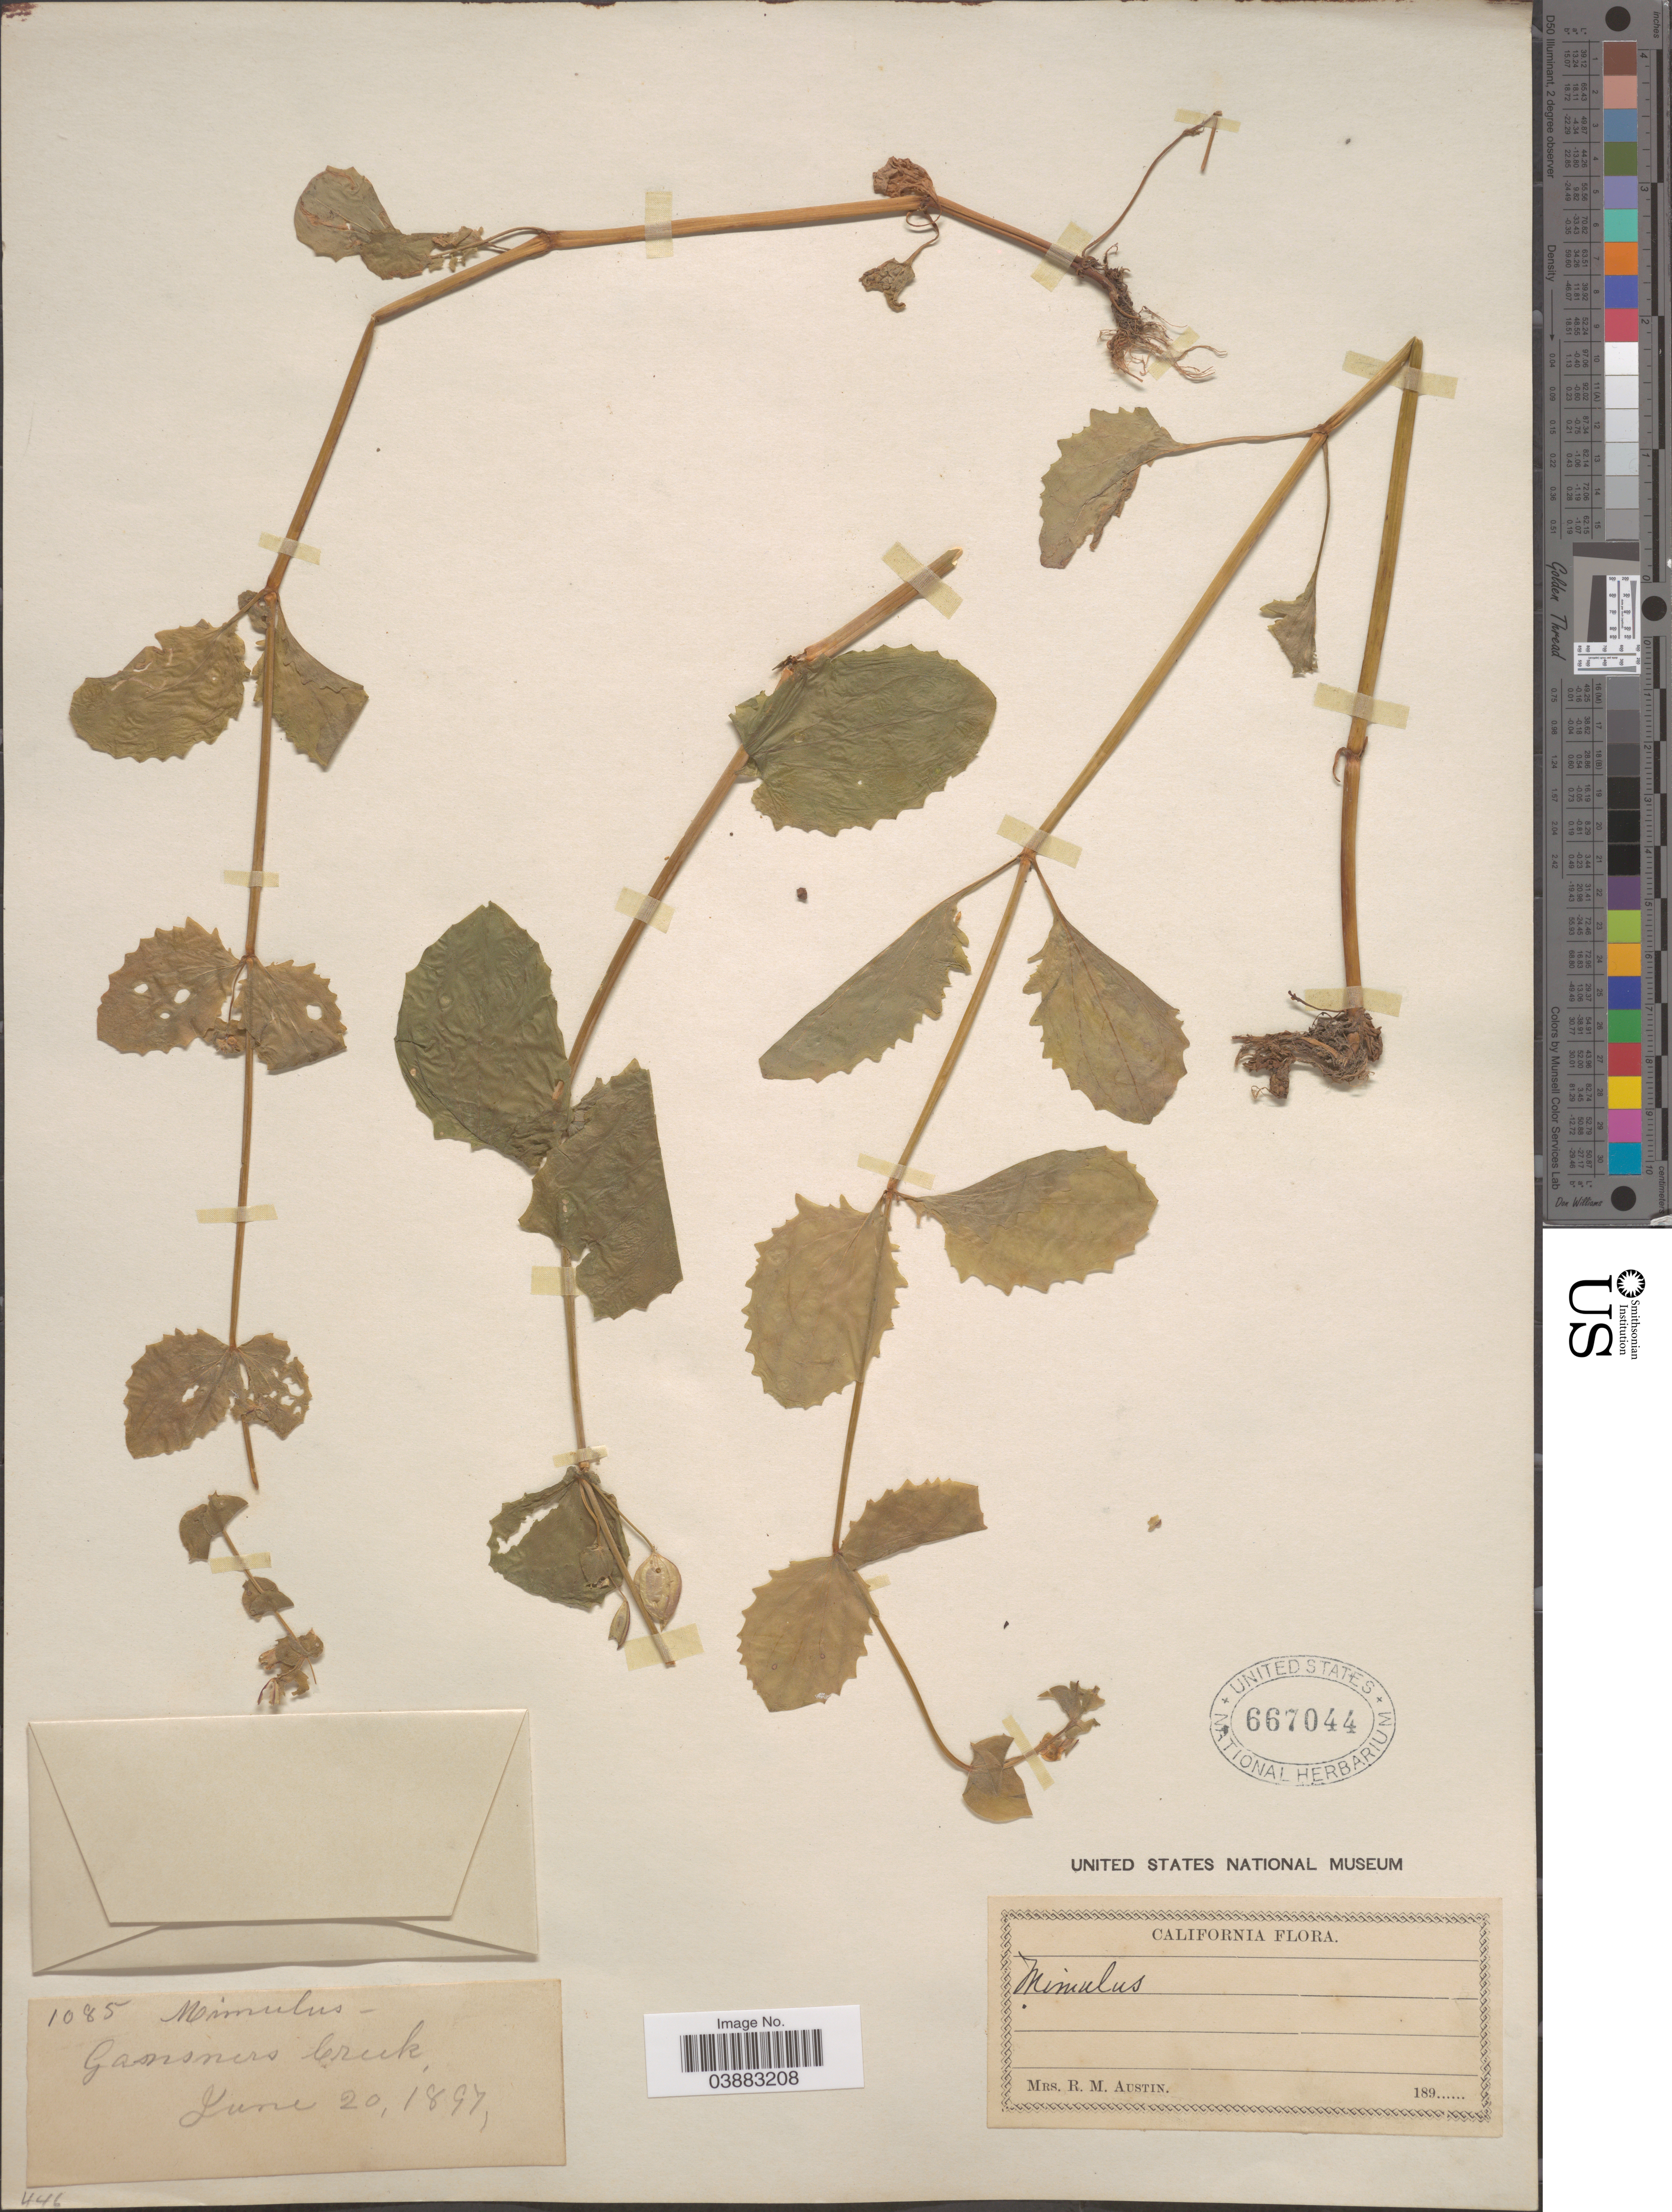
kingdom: Plantae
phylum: Tracheophyta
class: Magnoliopsida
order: Lamiales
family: Phrymaceae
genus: Mimulus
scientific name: Mimulus sp.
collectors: R. Austin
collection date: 1897-06-20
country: United States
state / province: California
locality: Gansner Creek.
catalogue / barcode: US 667044